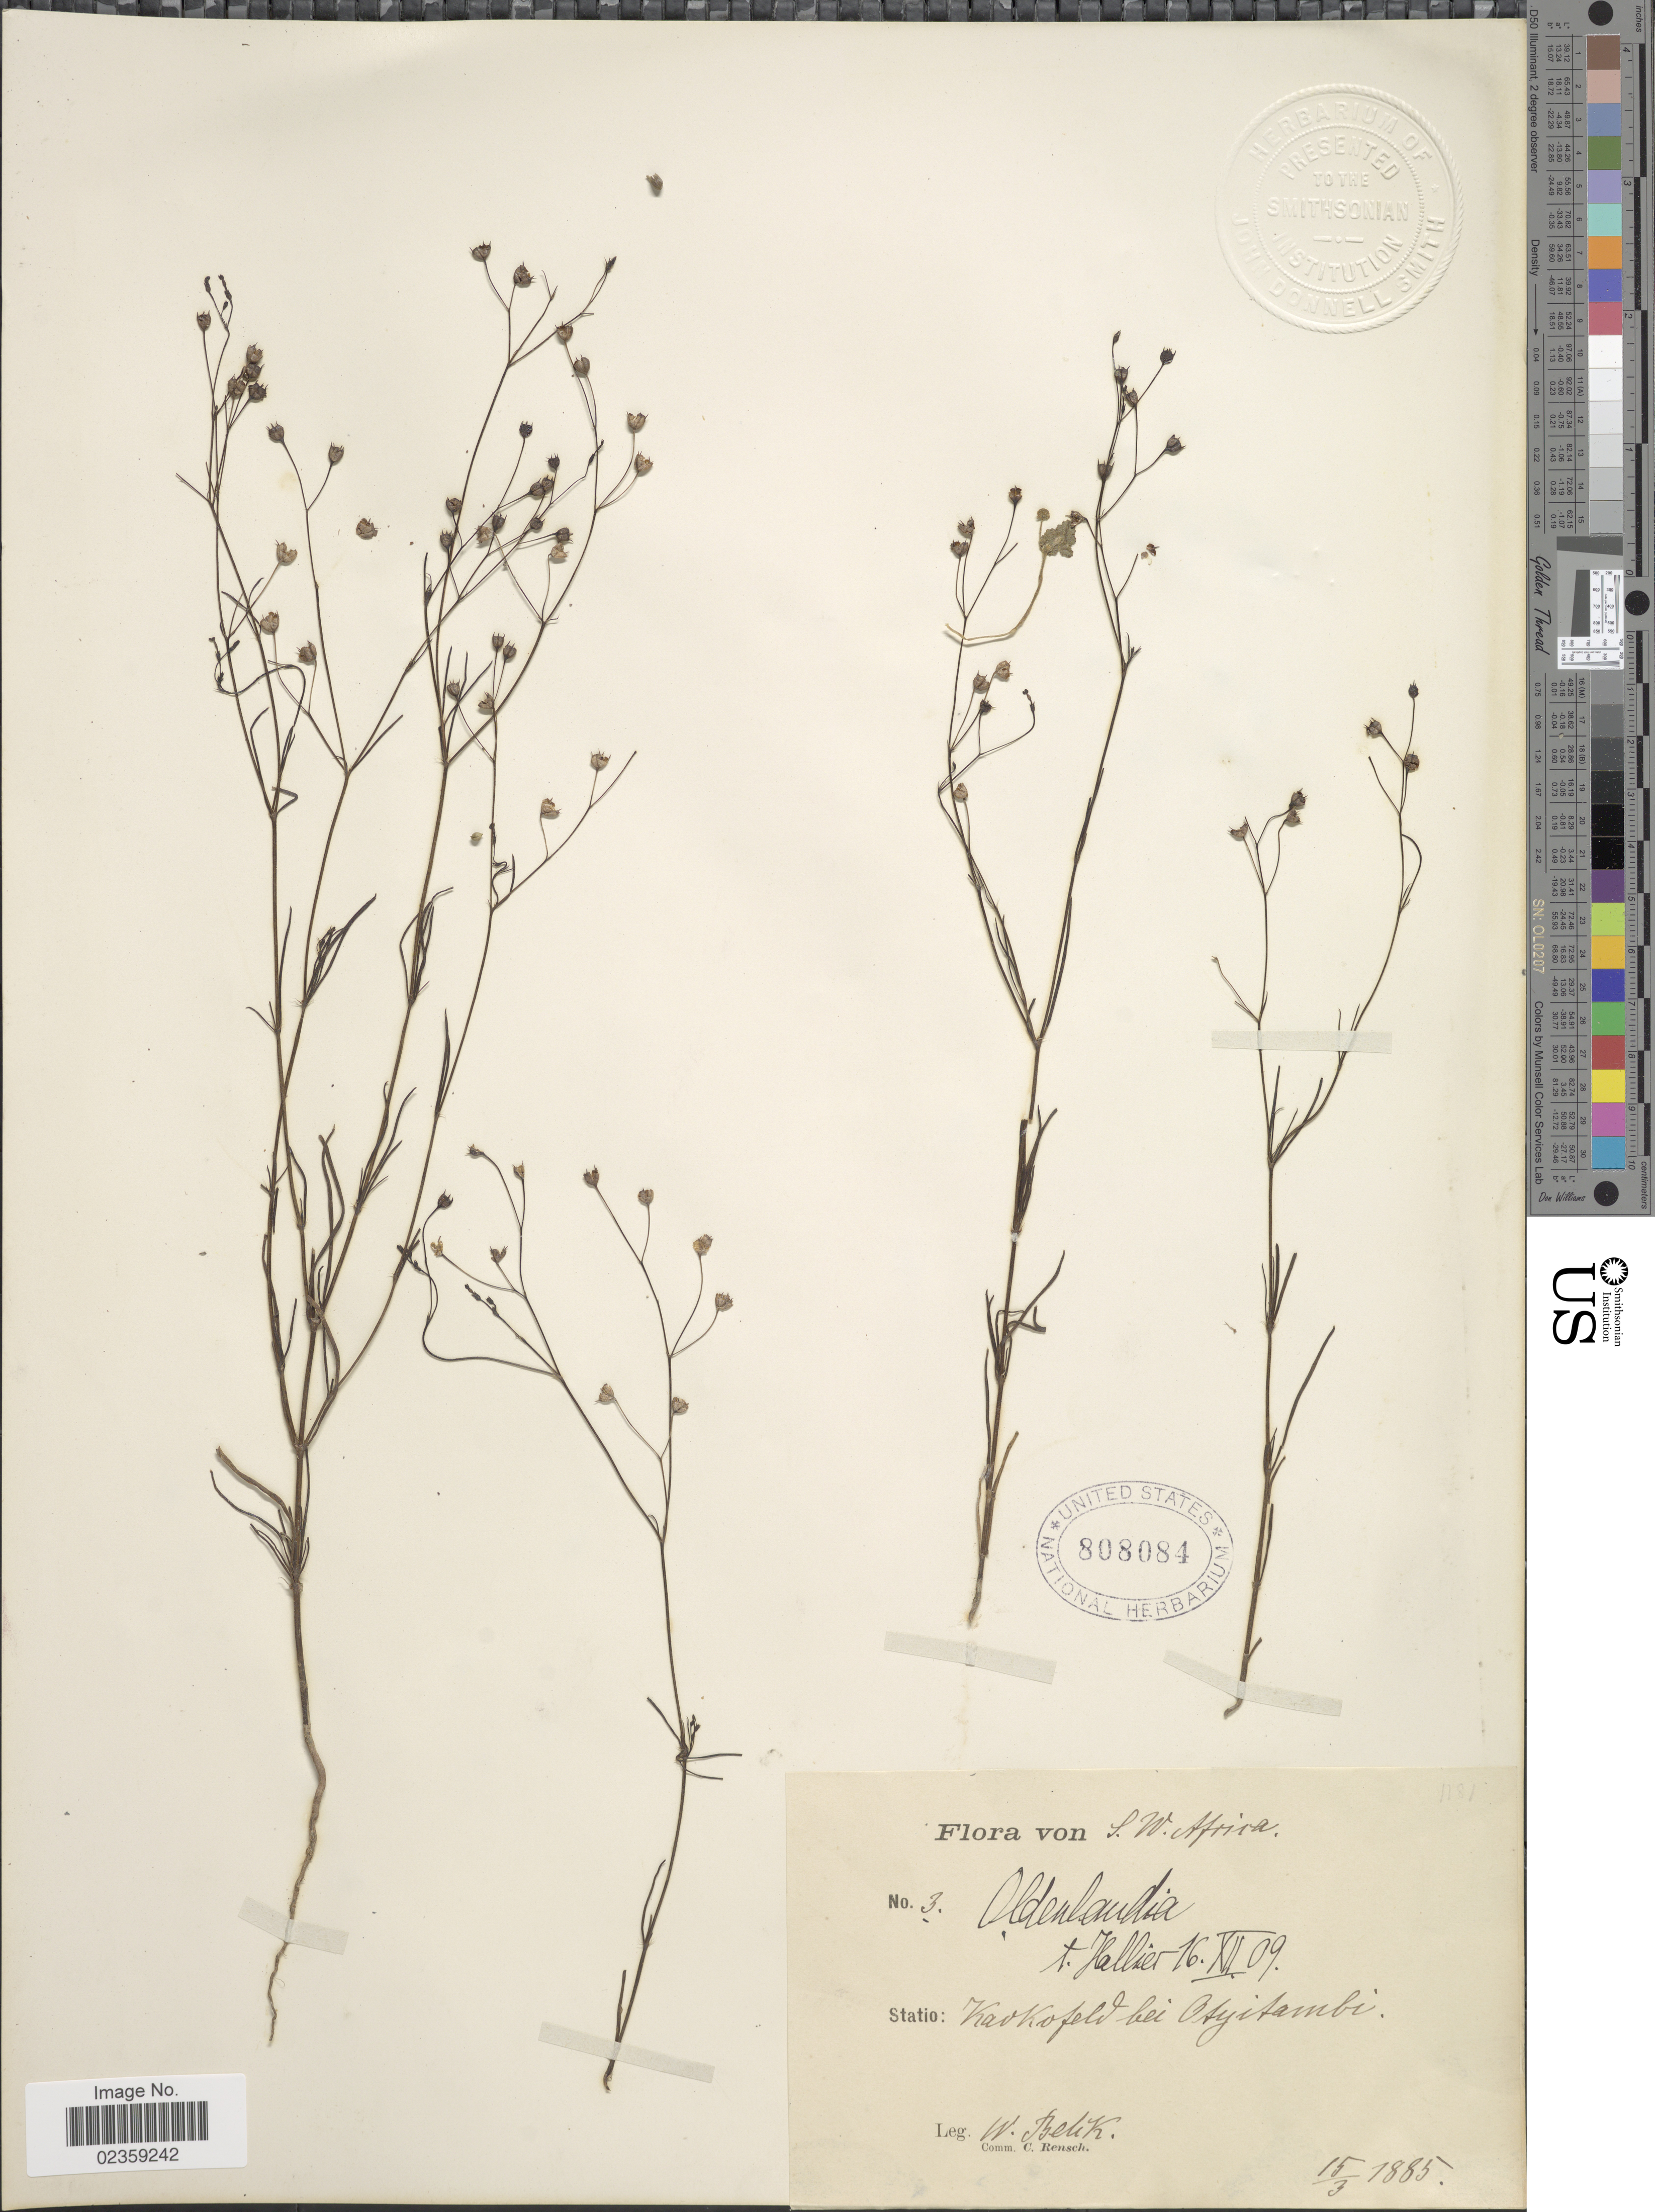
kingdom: Plantae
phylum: Tracheophyta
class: Magnoliopsida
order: Gentianales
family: Rubiaceae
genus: Oldenlandia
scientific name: Oldenlandia sp.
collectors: W. Belik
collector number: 3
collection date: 1885-03-15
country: Namibia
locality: S.W. Africa. Kaokofeld bei Otyitambi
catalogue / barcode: US 808084